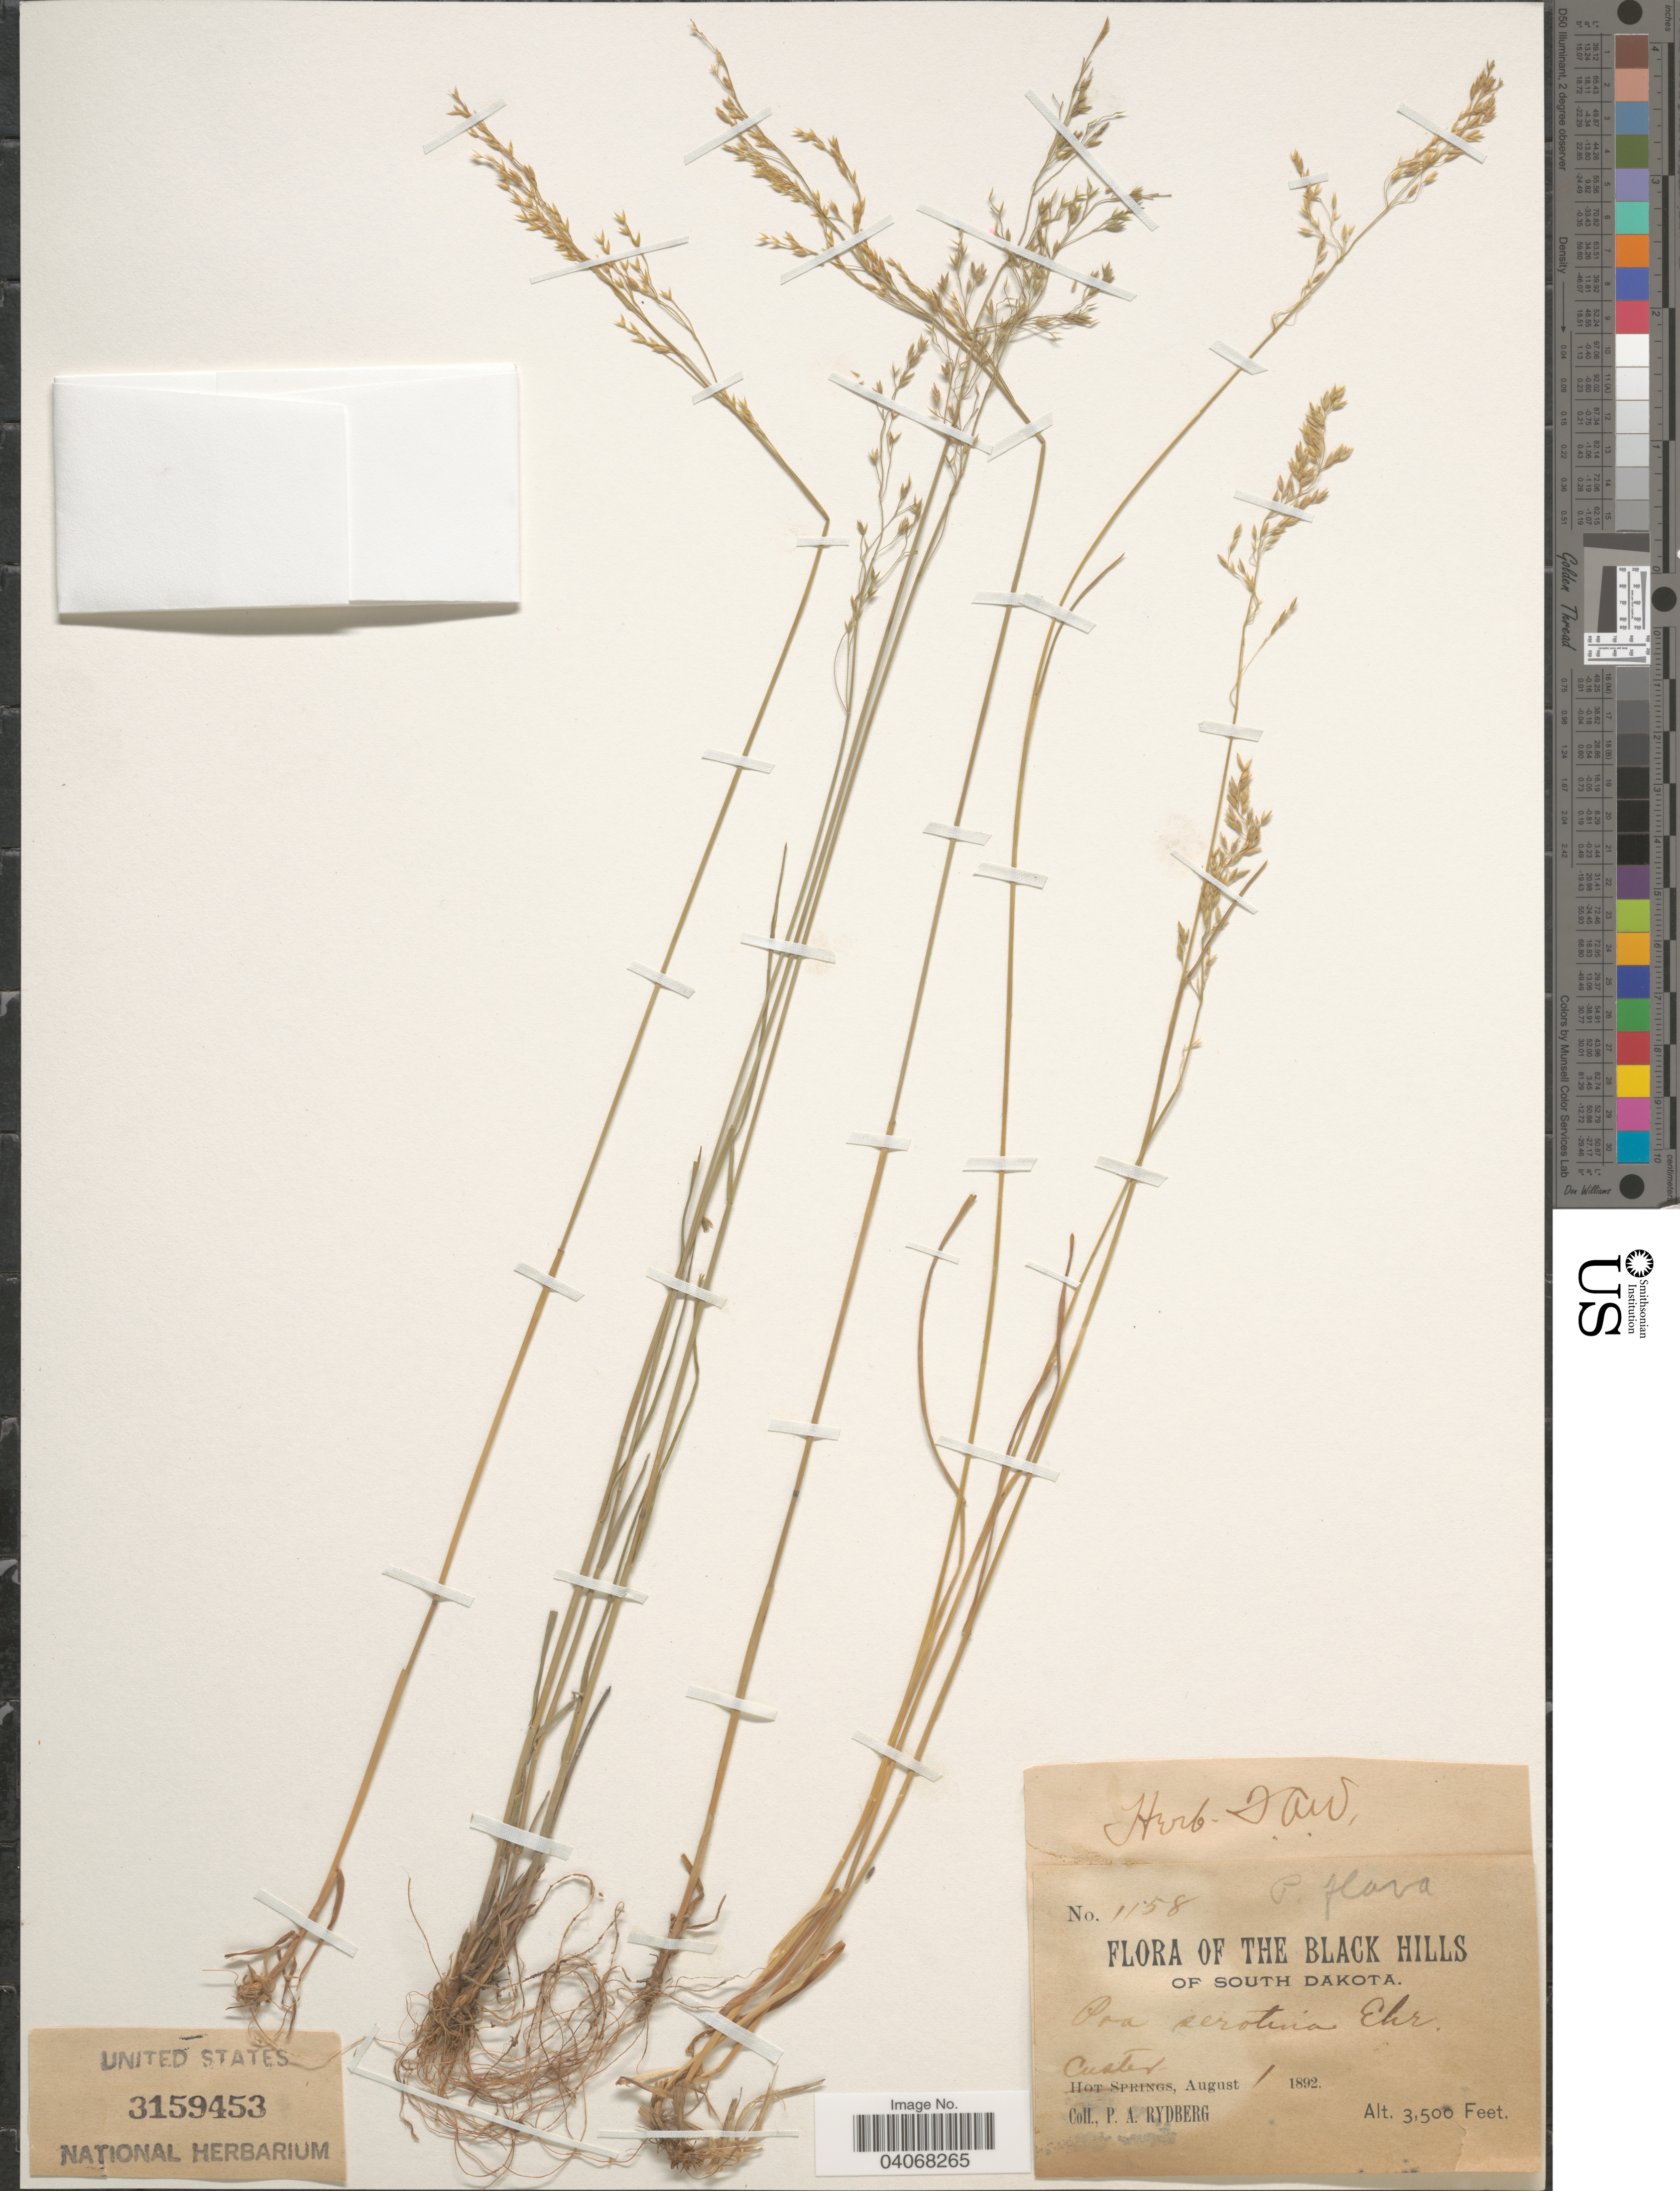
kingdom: Plantae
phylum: Tracheophyta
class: Liliopsida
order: Poales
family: Poaceae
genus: Poa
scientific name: Poa serotina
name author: Ehrh. ex Hoffm.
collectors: P. A. Rydberg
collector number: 1158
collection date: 1892-08-01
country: United States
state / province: South Dakota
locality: Black Hills of South Dakota. Custer.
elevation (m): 1067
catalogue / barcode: US 3159453